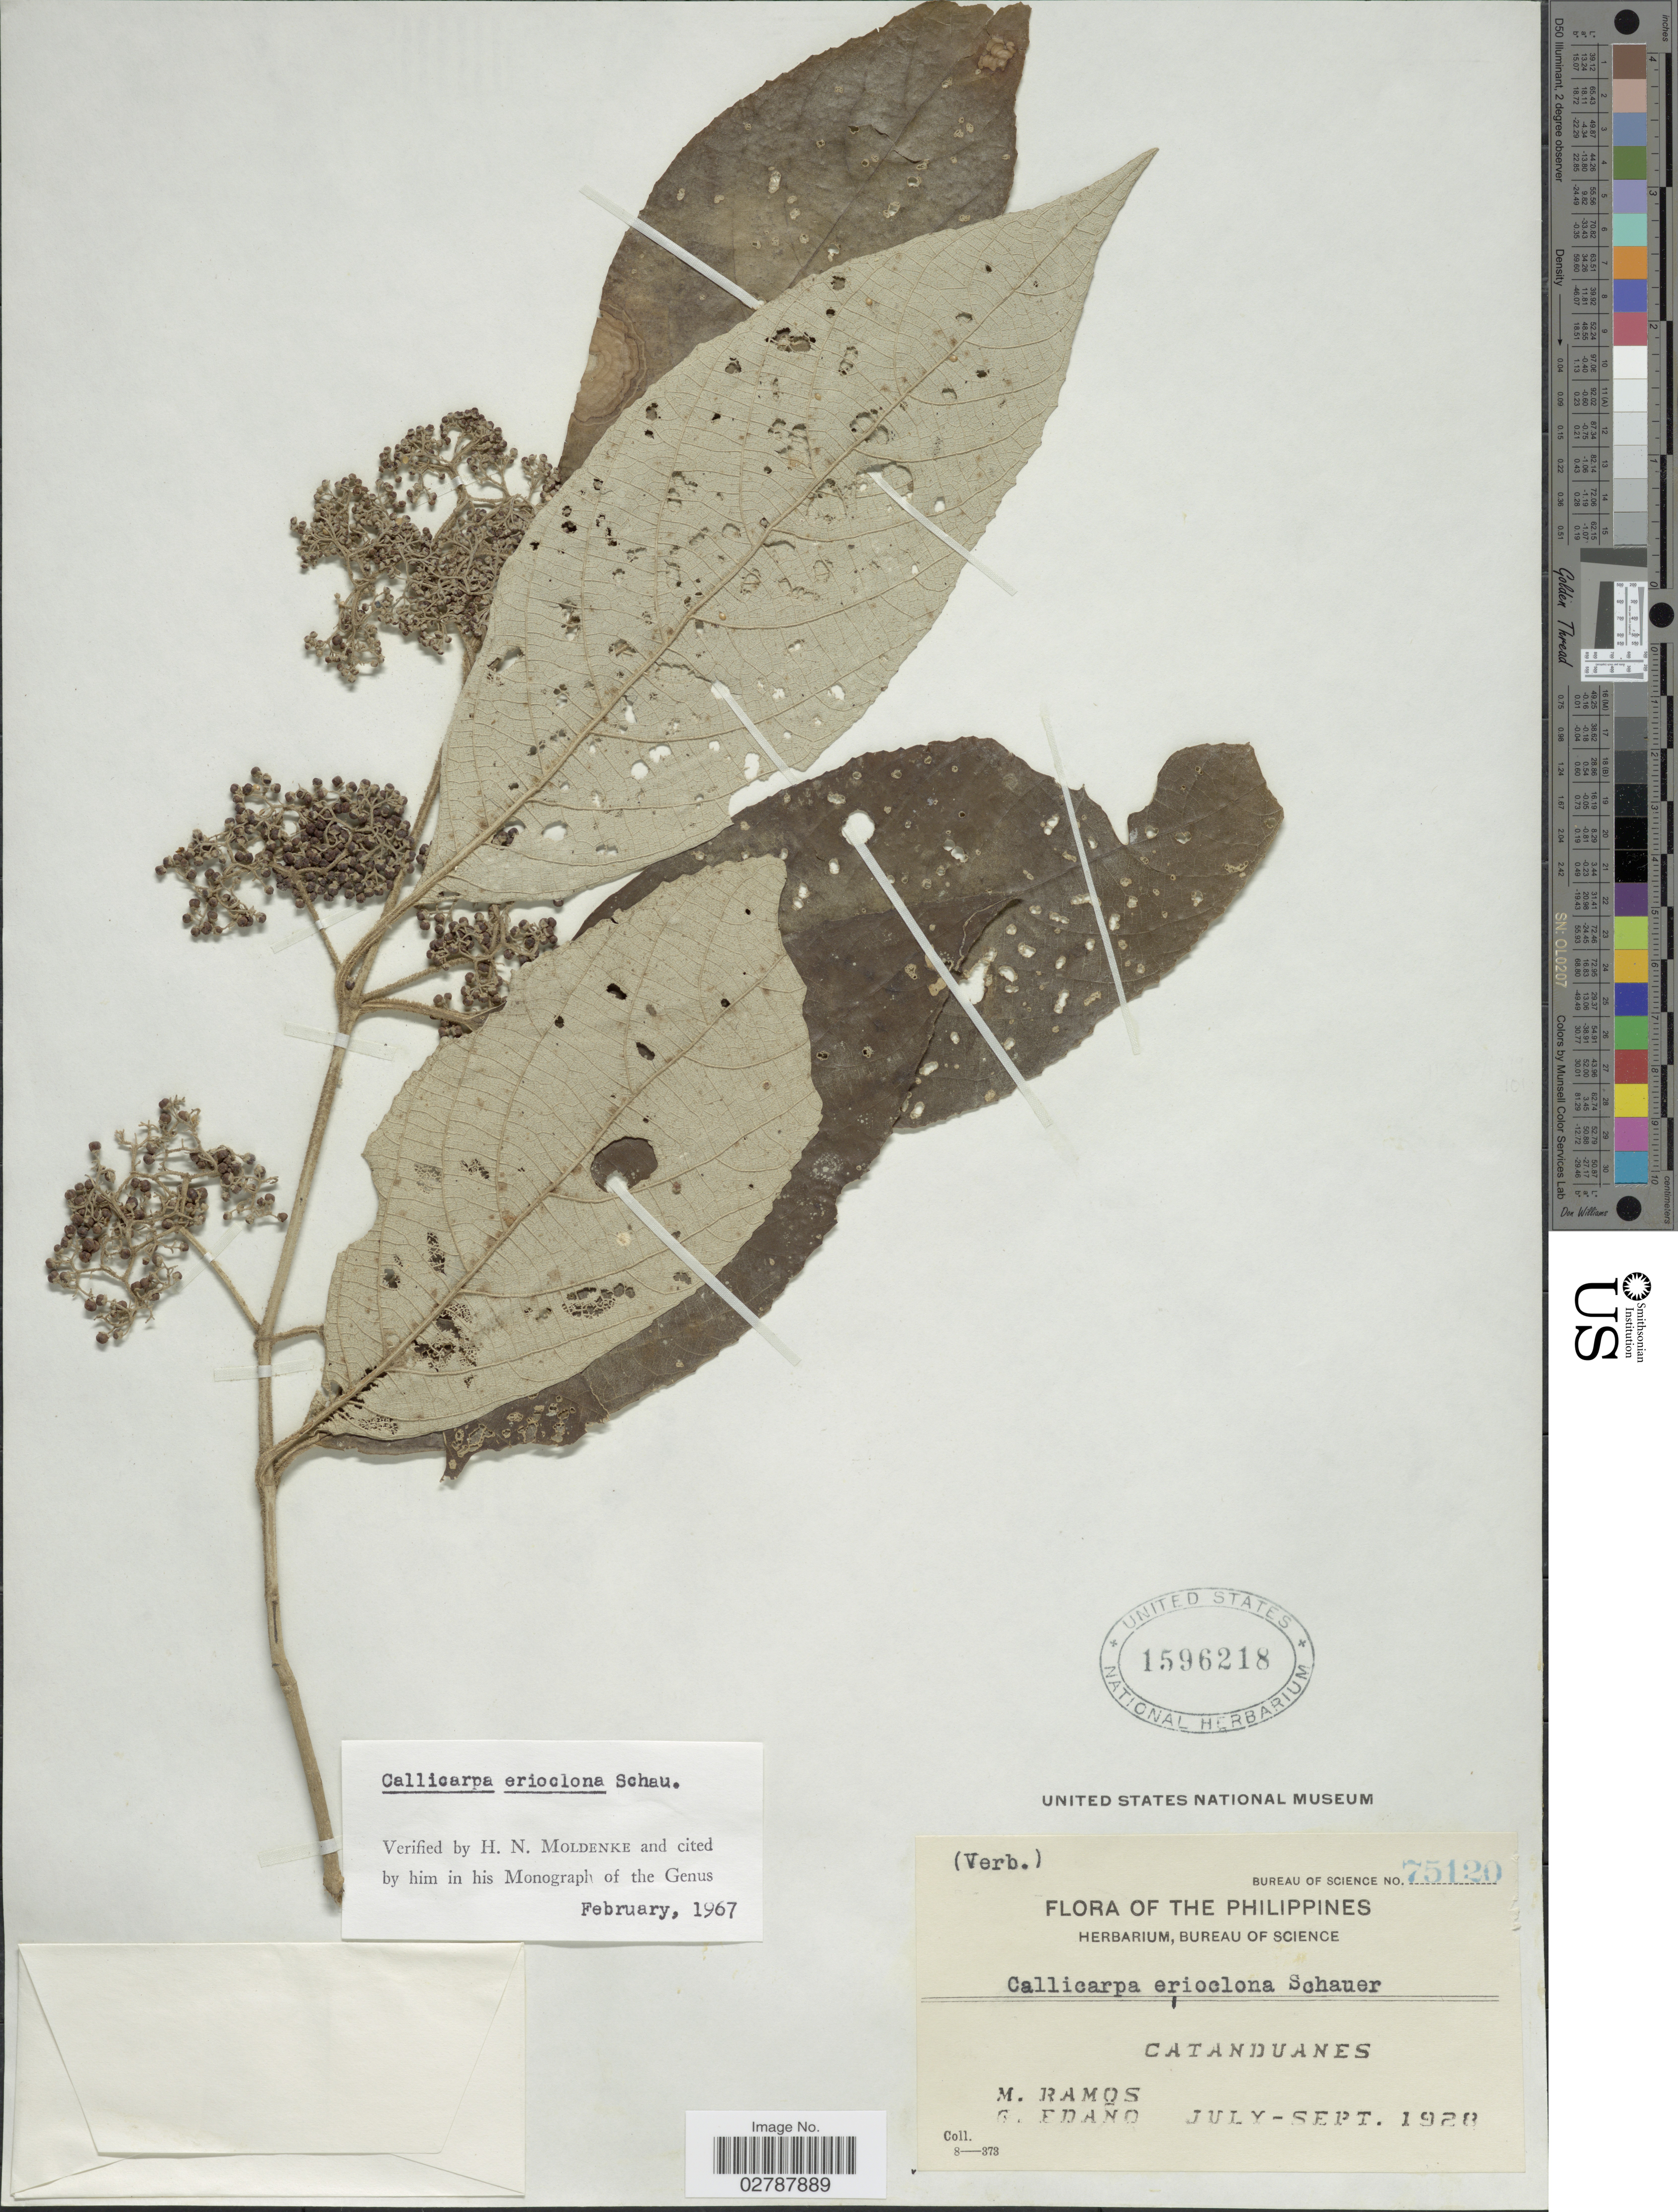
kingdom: Plantae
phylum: Tracheophyta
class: Magnoliopsida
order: Lamiales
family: Lamiaceae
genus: Callicarpa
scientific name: Callicarpa erioclona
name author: Schauer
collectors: M. Ramos & G. Edaño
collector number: Bureau of Science75120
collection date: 1928-07/1928-09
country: Philippines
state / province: Bicol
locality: Catanduanes.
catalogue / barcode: US 1596218